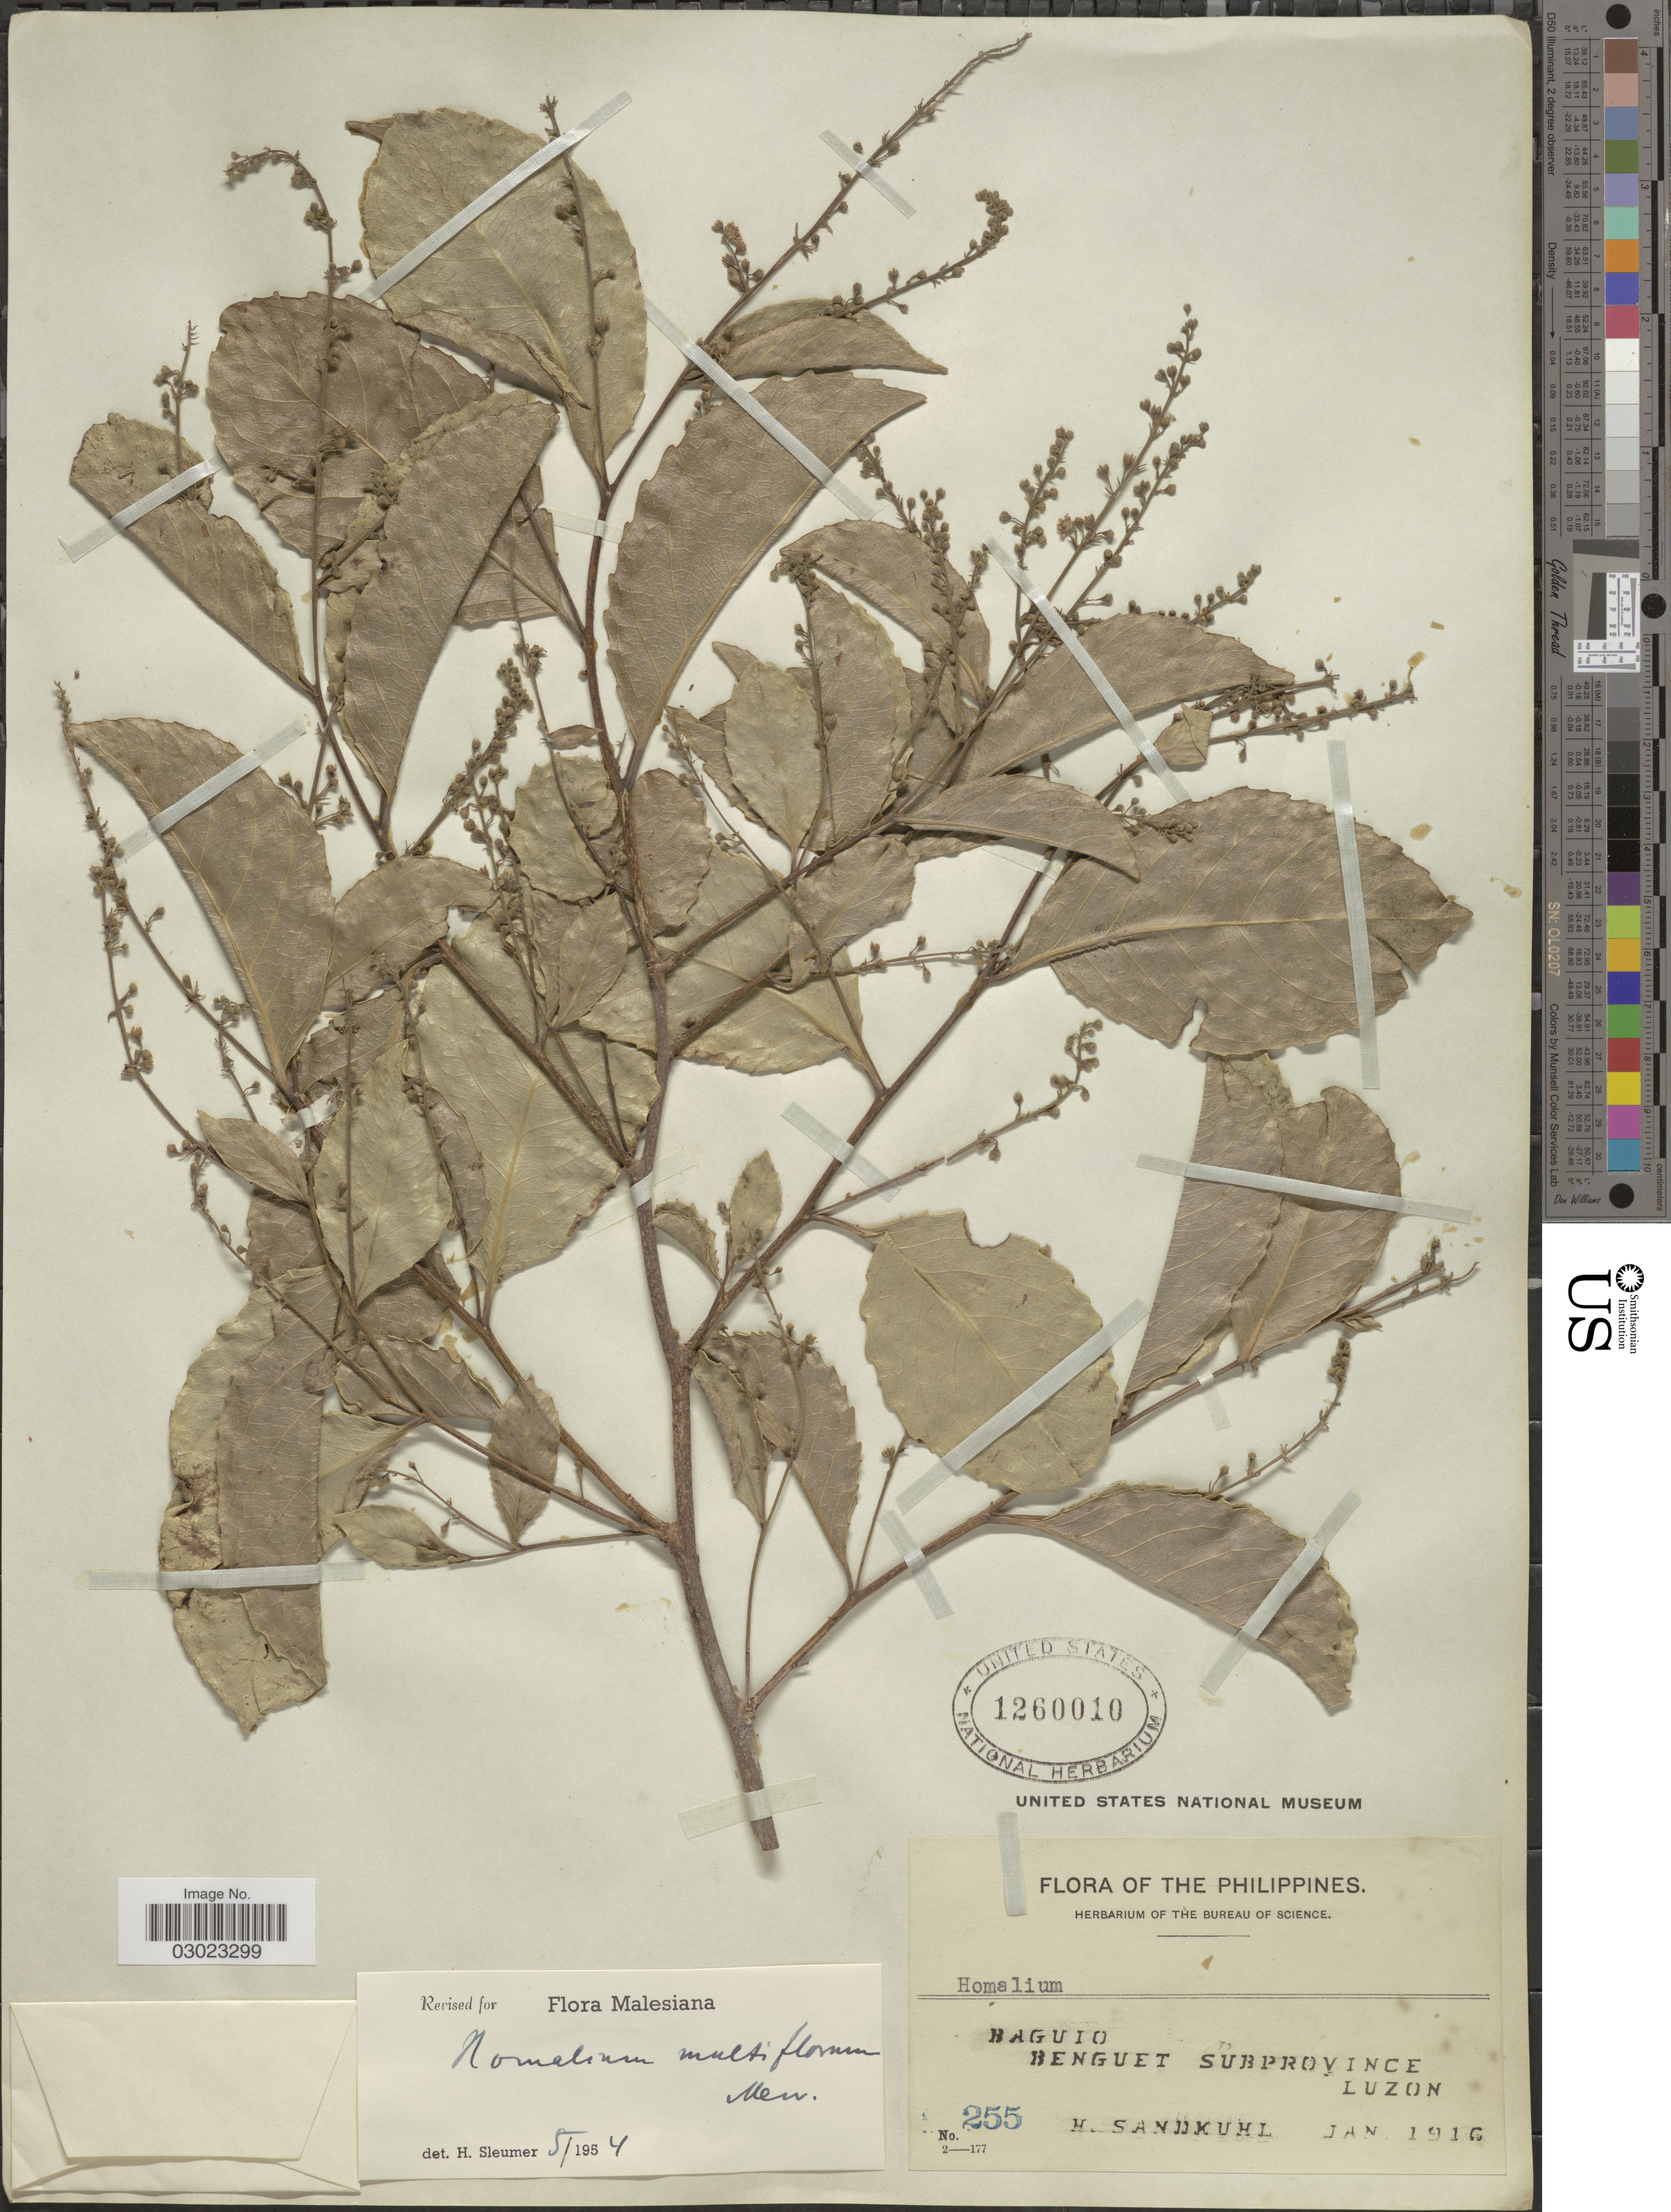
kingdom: Plantae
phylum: Tracheophyta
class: Magnoliopsida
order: Malpighiales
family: Salicaceae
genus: Homalium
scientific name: Homalium multiflorum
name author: Merr.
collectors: H. Sandkuhl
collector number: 255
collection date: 1916-01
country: Philippines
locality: Baguio, Benguet Subprovince, Luzon.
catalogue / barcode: US 1260010